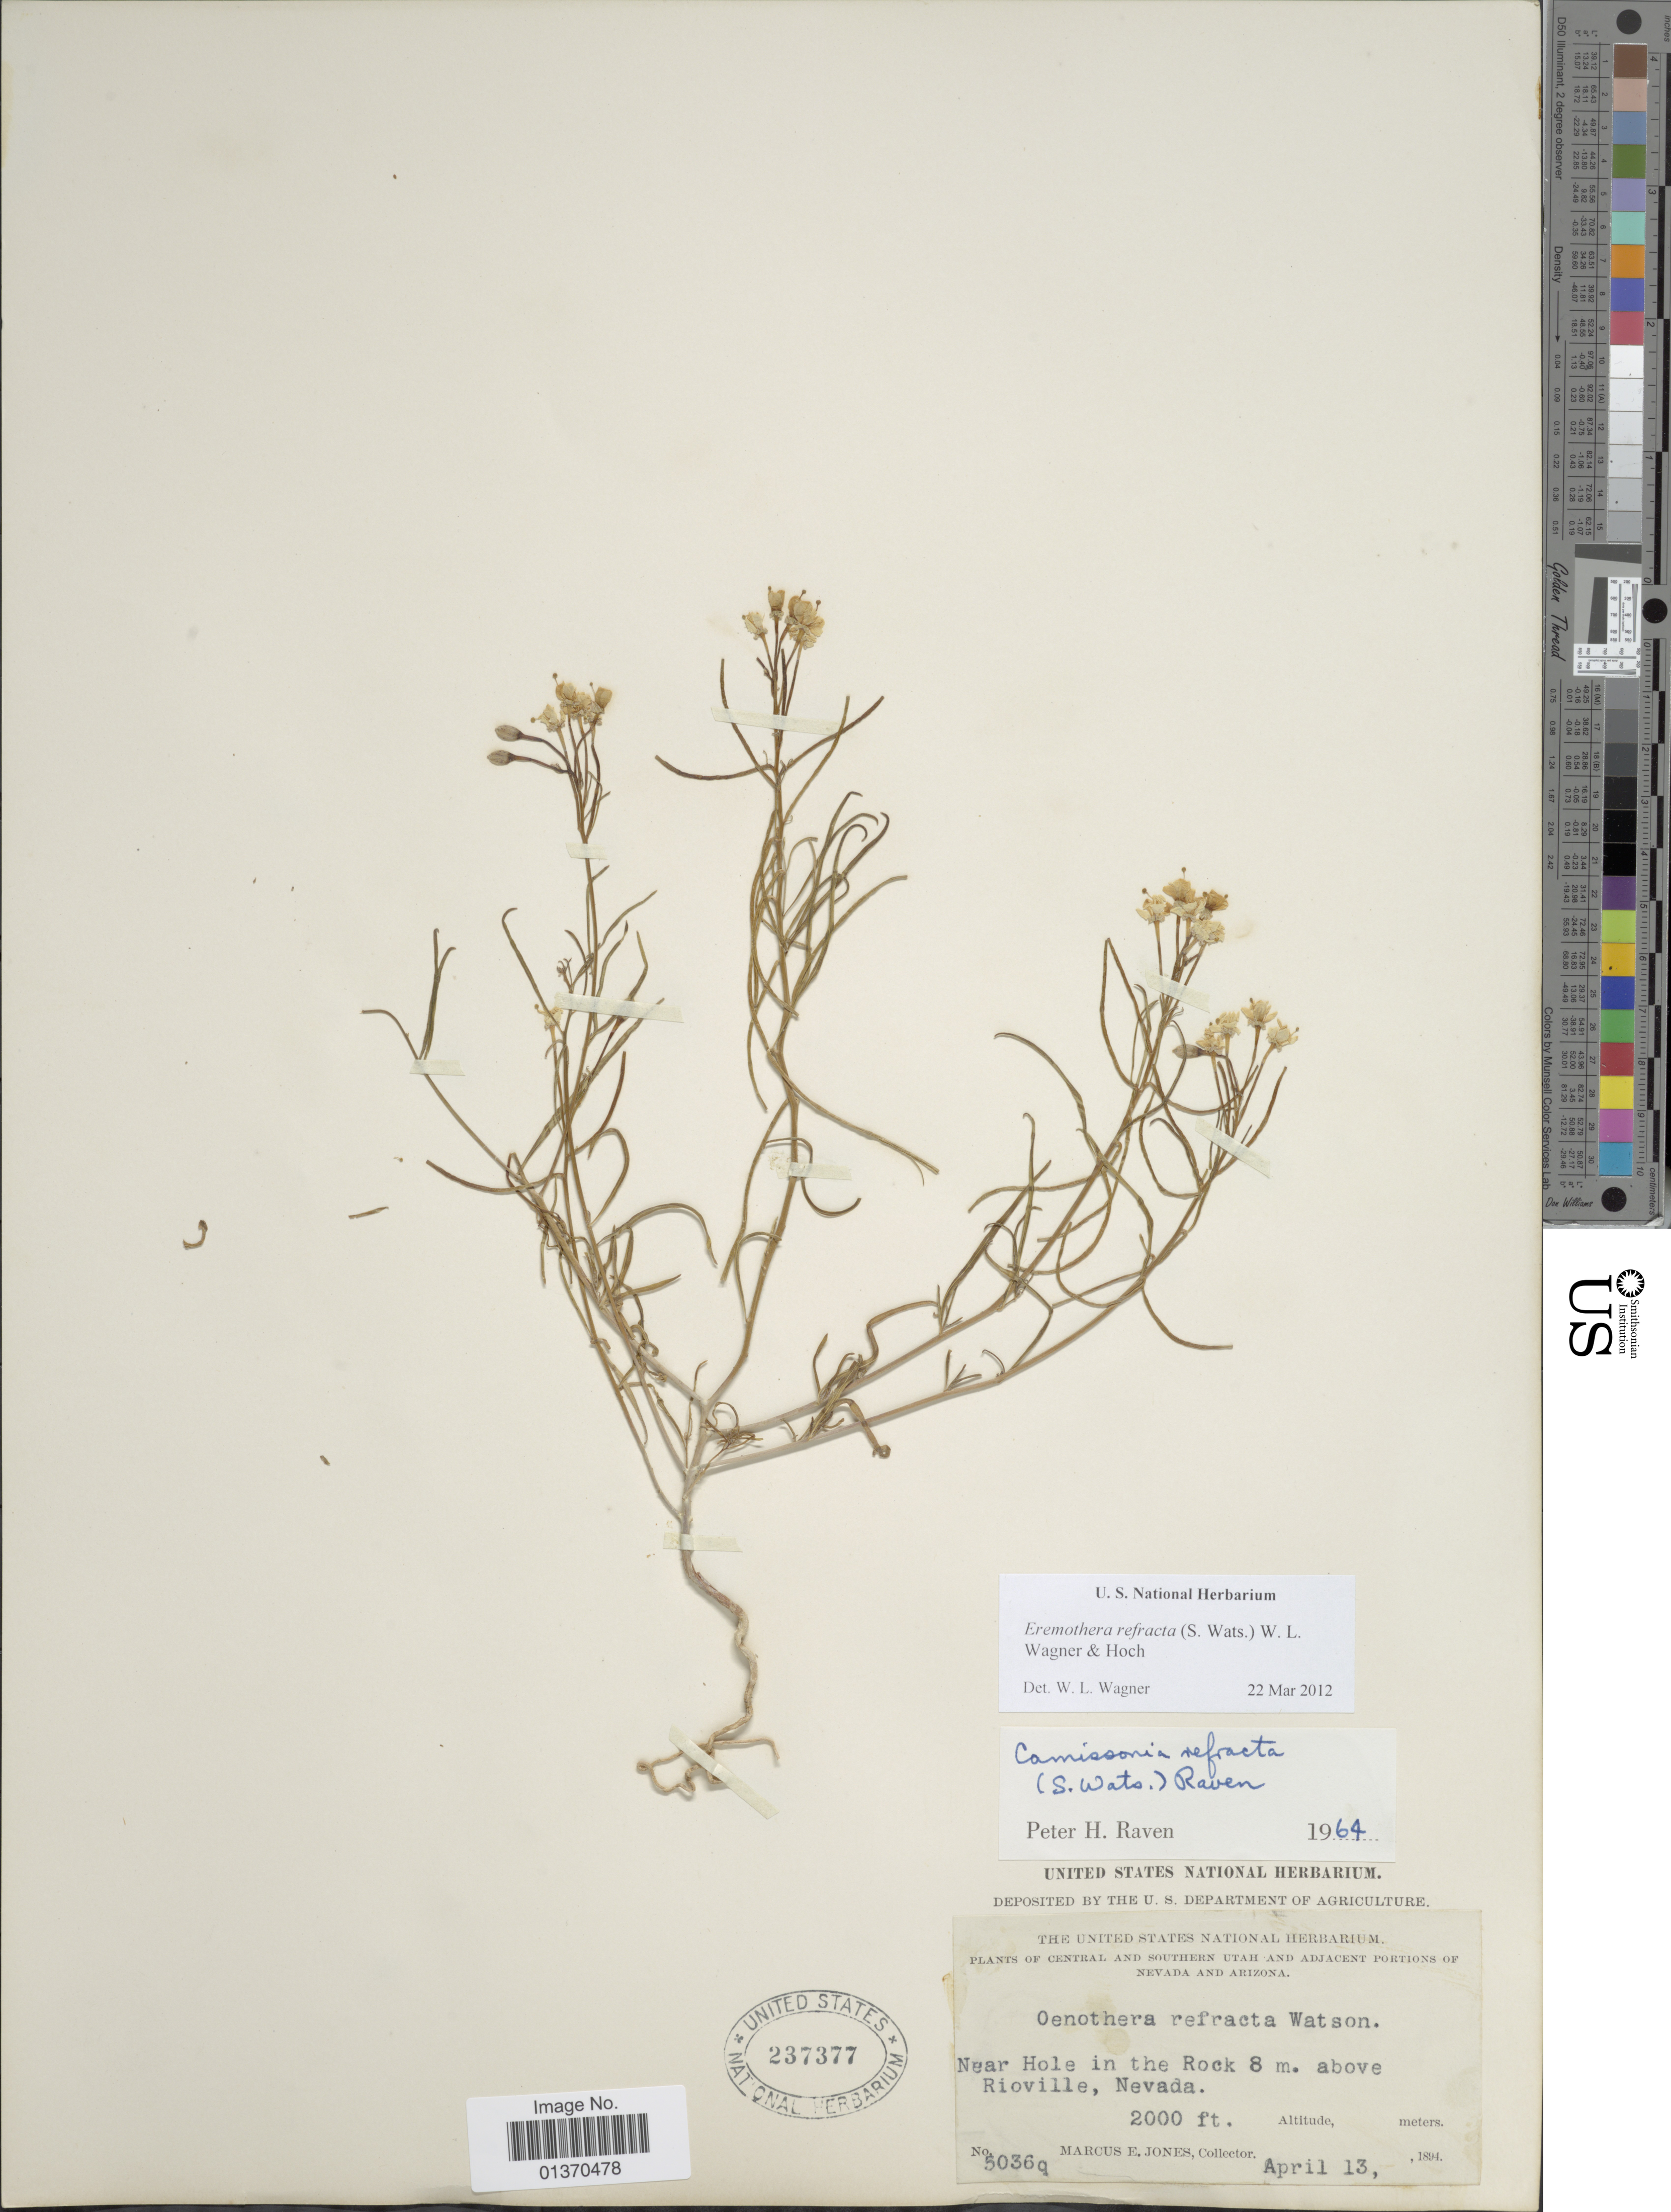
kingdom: Plantae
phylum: Tracheophyta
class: Magnoliopsida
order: Myrtales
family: Onagraceae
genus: Eremothera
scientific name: Eremothera refracta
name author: (S. Watson) W.L. Wagner & Hoch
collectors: M. E. Jones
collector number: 5036q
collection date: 1894-04-13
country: United States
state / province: Nevada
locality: Central and Southern Utah and adjacent portions of Nevada and Arizona, Near Hole in the Rock 8 m. above Rioville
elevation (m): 610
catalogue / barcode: US 237377